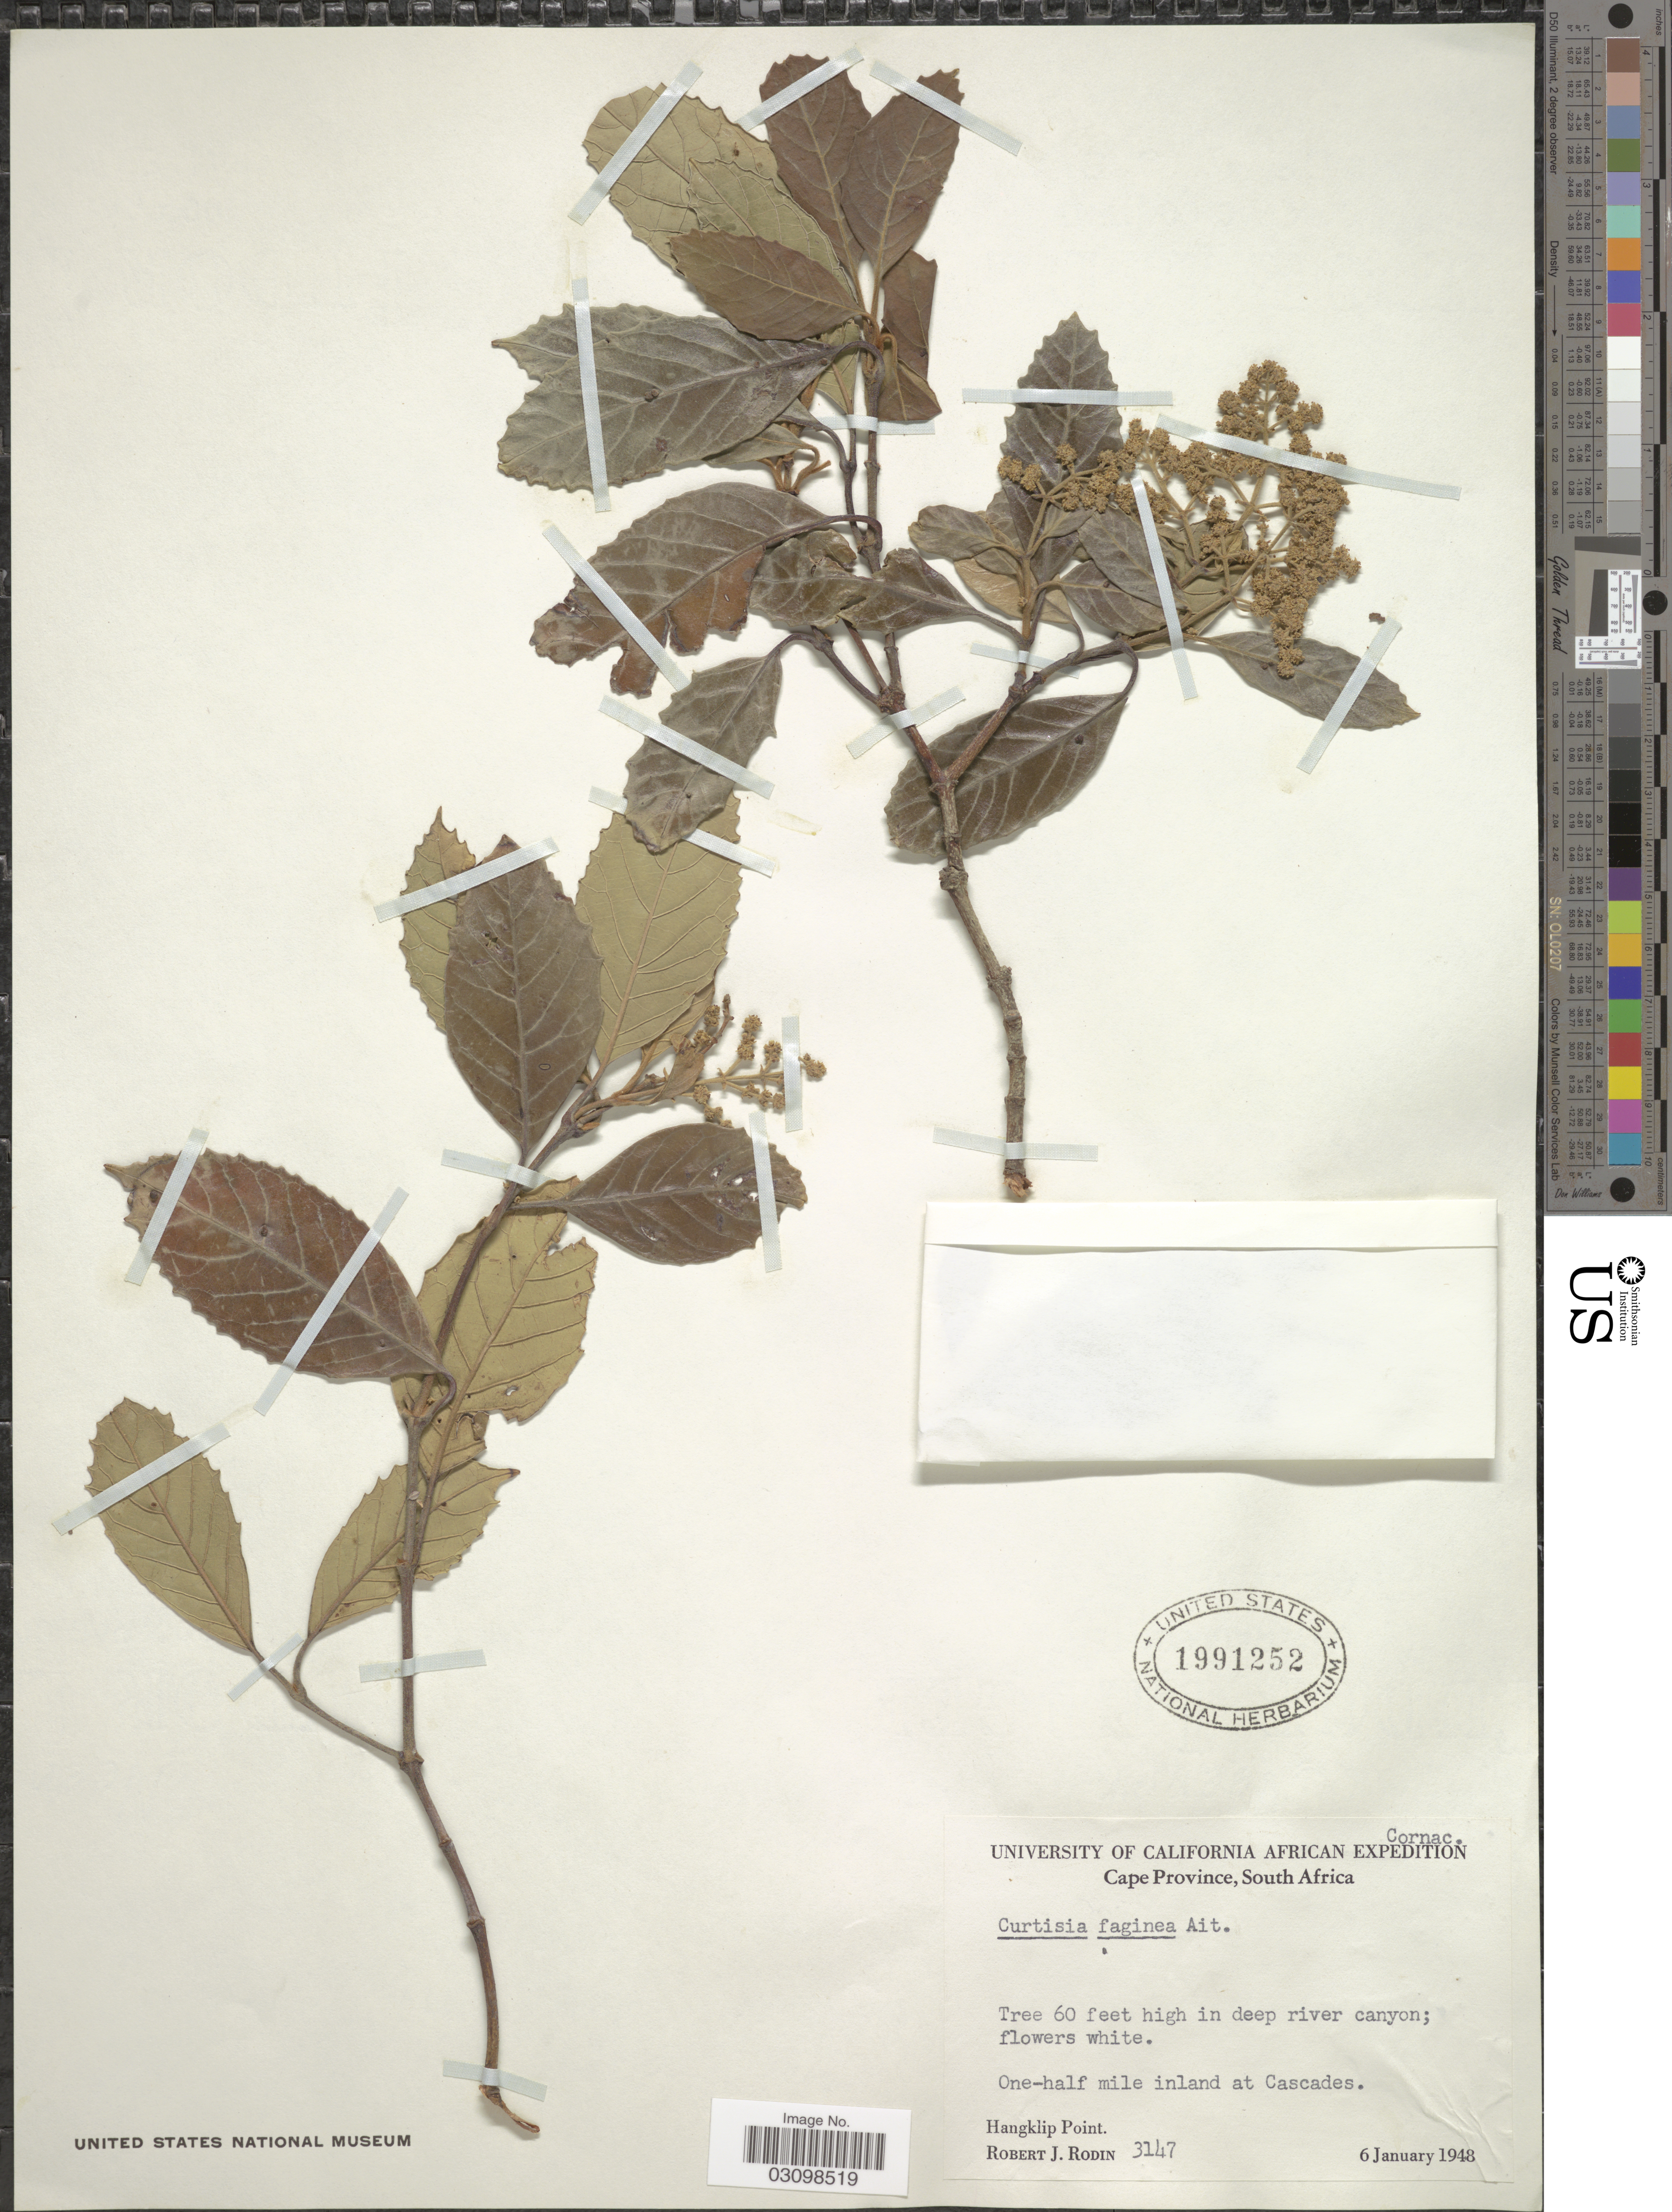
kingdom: Plantae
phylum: Tracheophyta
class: Magnoliopsida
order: Cornales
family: Curtisiaceae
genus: Curtisia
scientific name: Curtisia faginea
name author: Aiton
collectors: R. J. Rodin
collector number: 3147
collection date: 1948-01-06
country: South Africa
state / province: Western Cape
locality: One-half mile inland at Cascades. Hangklip Point.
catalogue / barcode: US 1991252